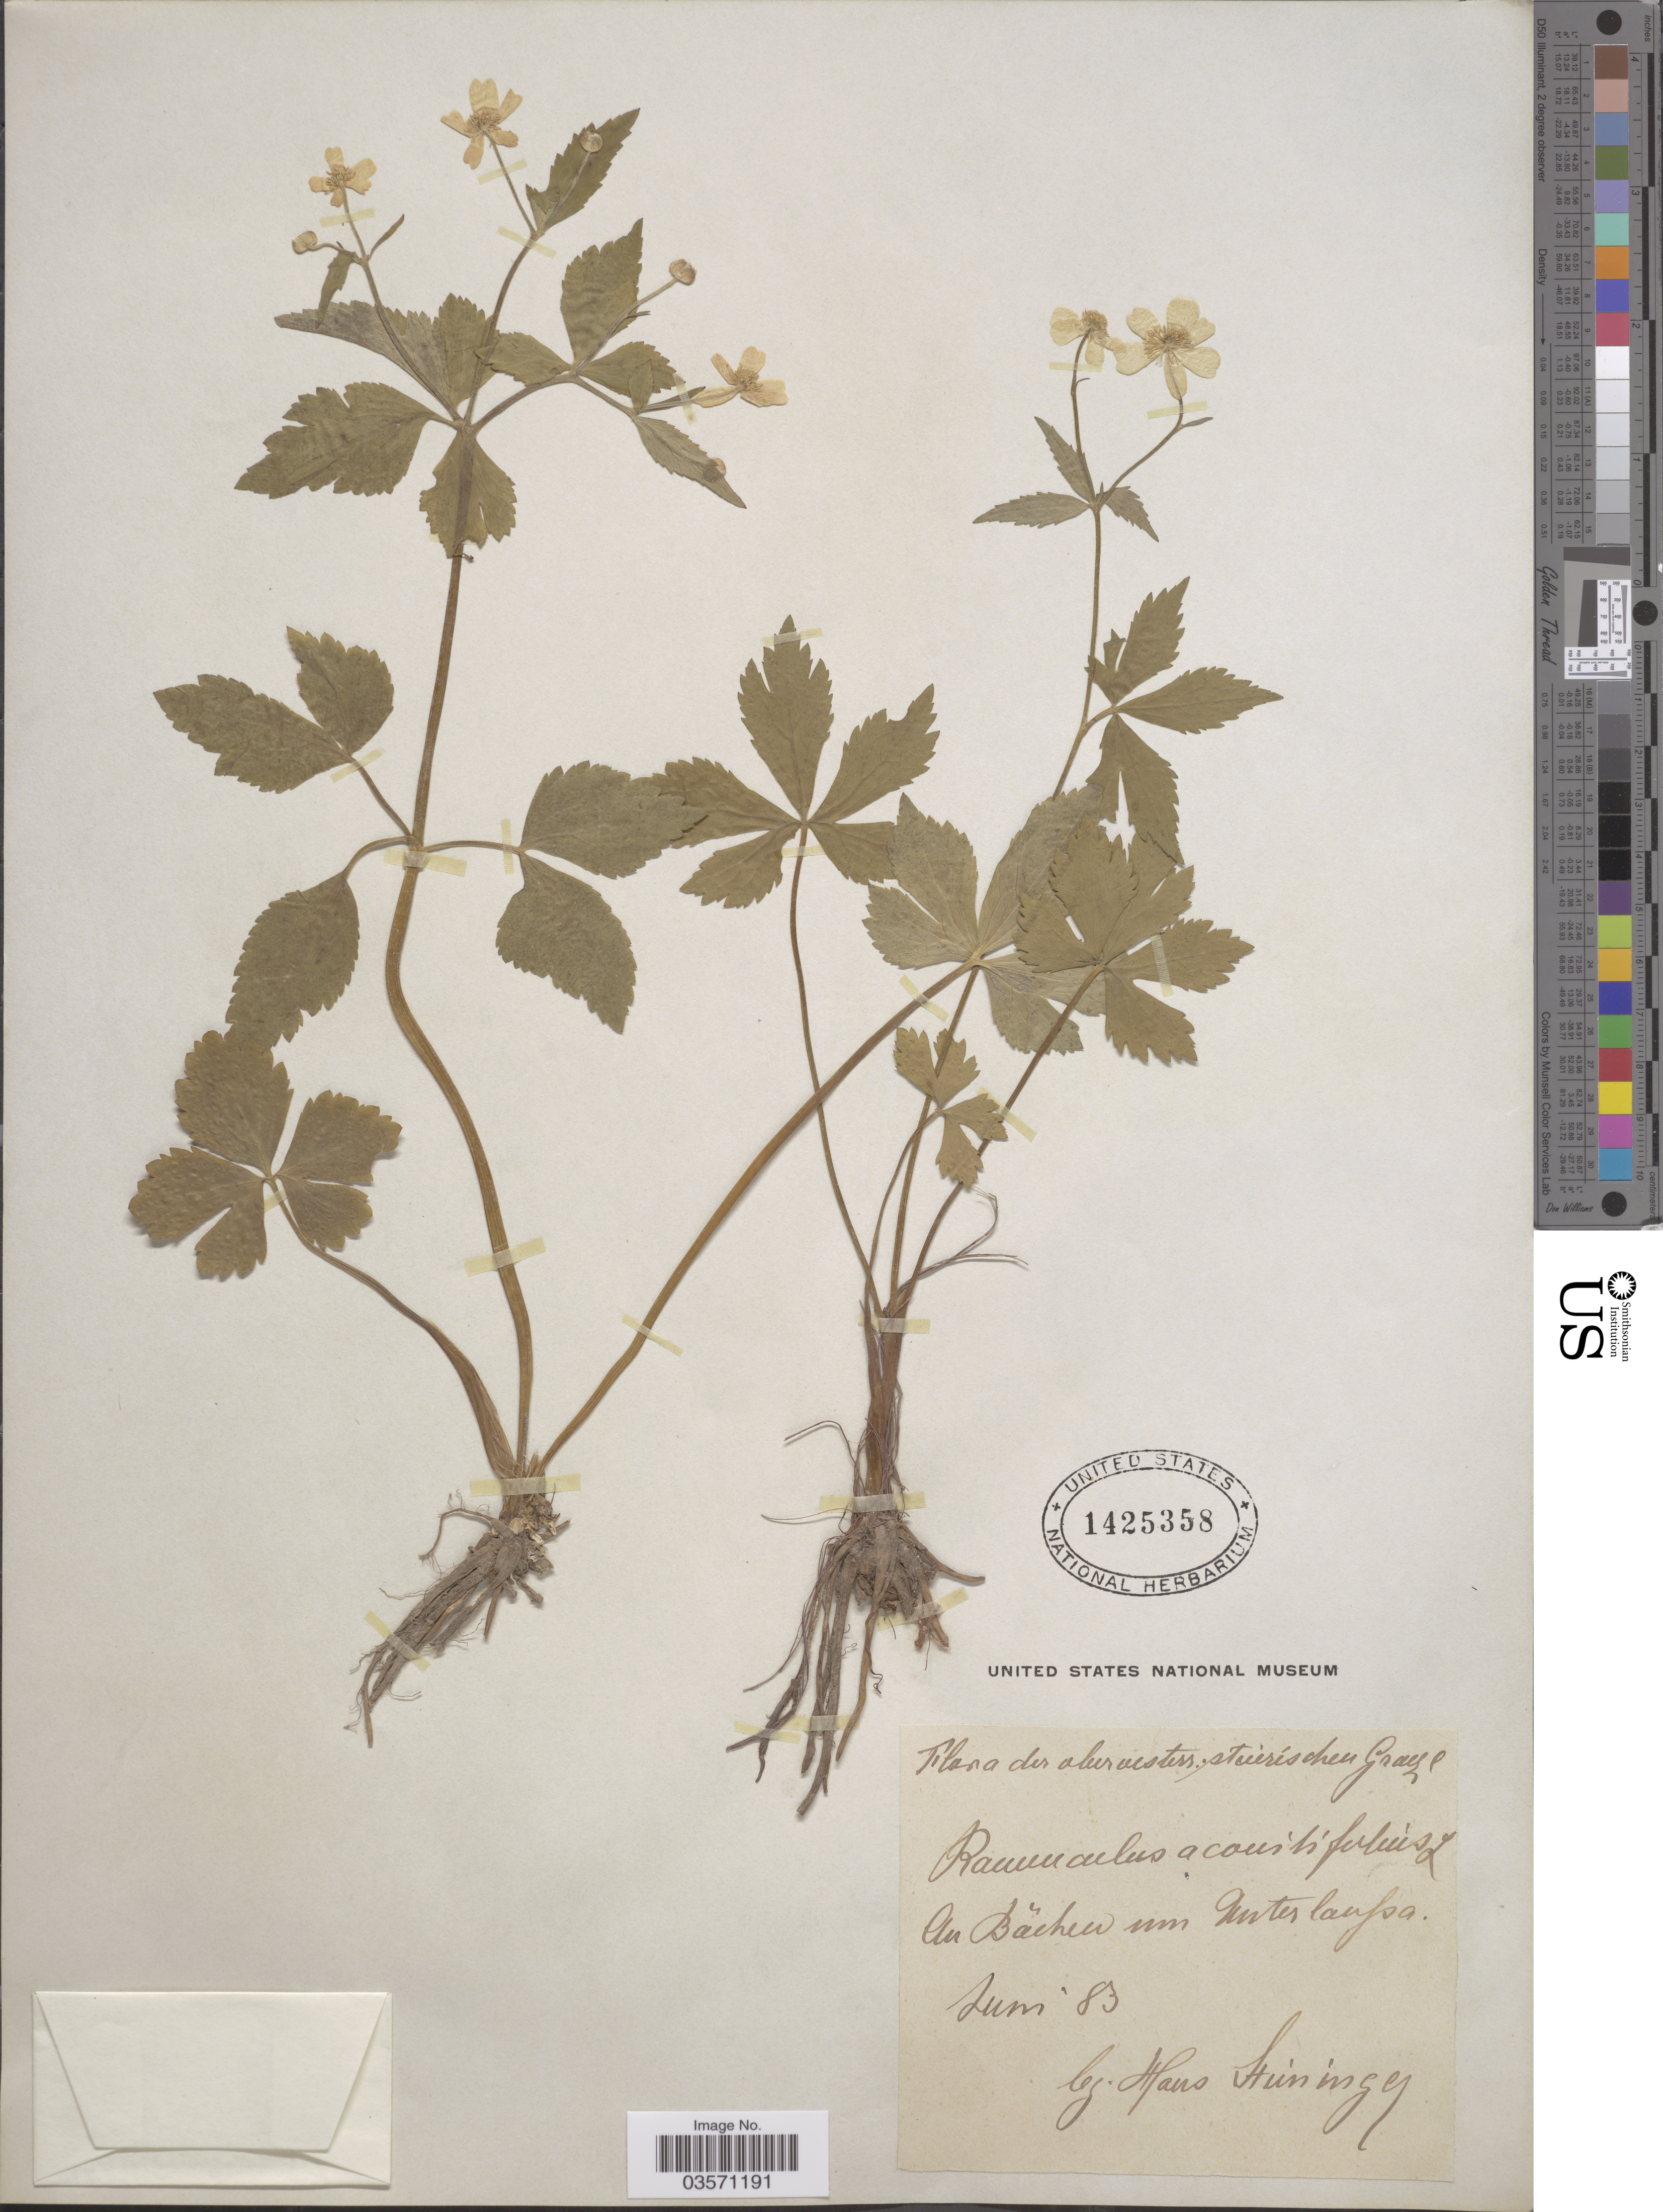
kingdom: Plantae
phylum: Tracheophyta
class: Magnoliopsida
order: Ranunculales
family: Ranunculaceae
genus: Ranunculus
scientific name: Ranunculus aconitifolius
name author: L.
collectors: H. Steininger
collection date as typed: Transcribed d/m/y: /6/83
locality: Abervesters: stuierés chen Graze. [interpreted] An Bãchen um Inter laufsa. [interpreted]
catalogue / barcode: US 1425358